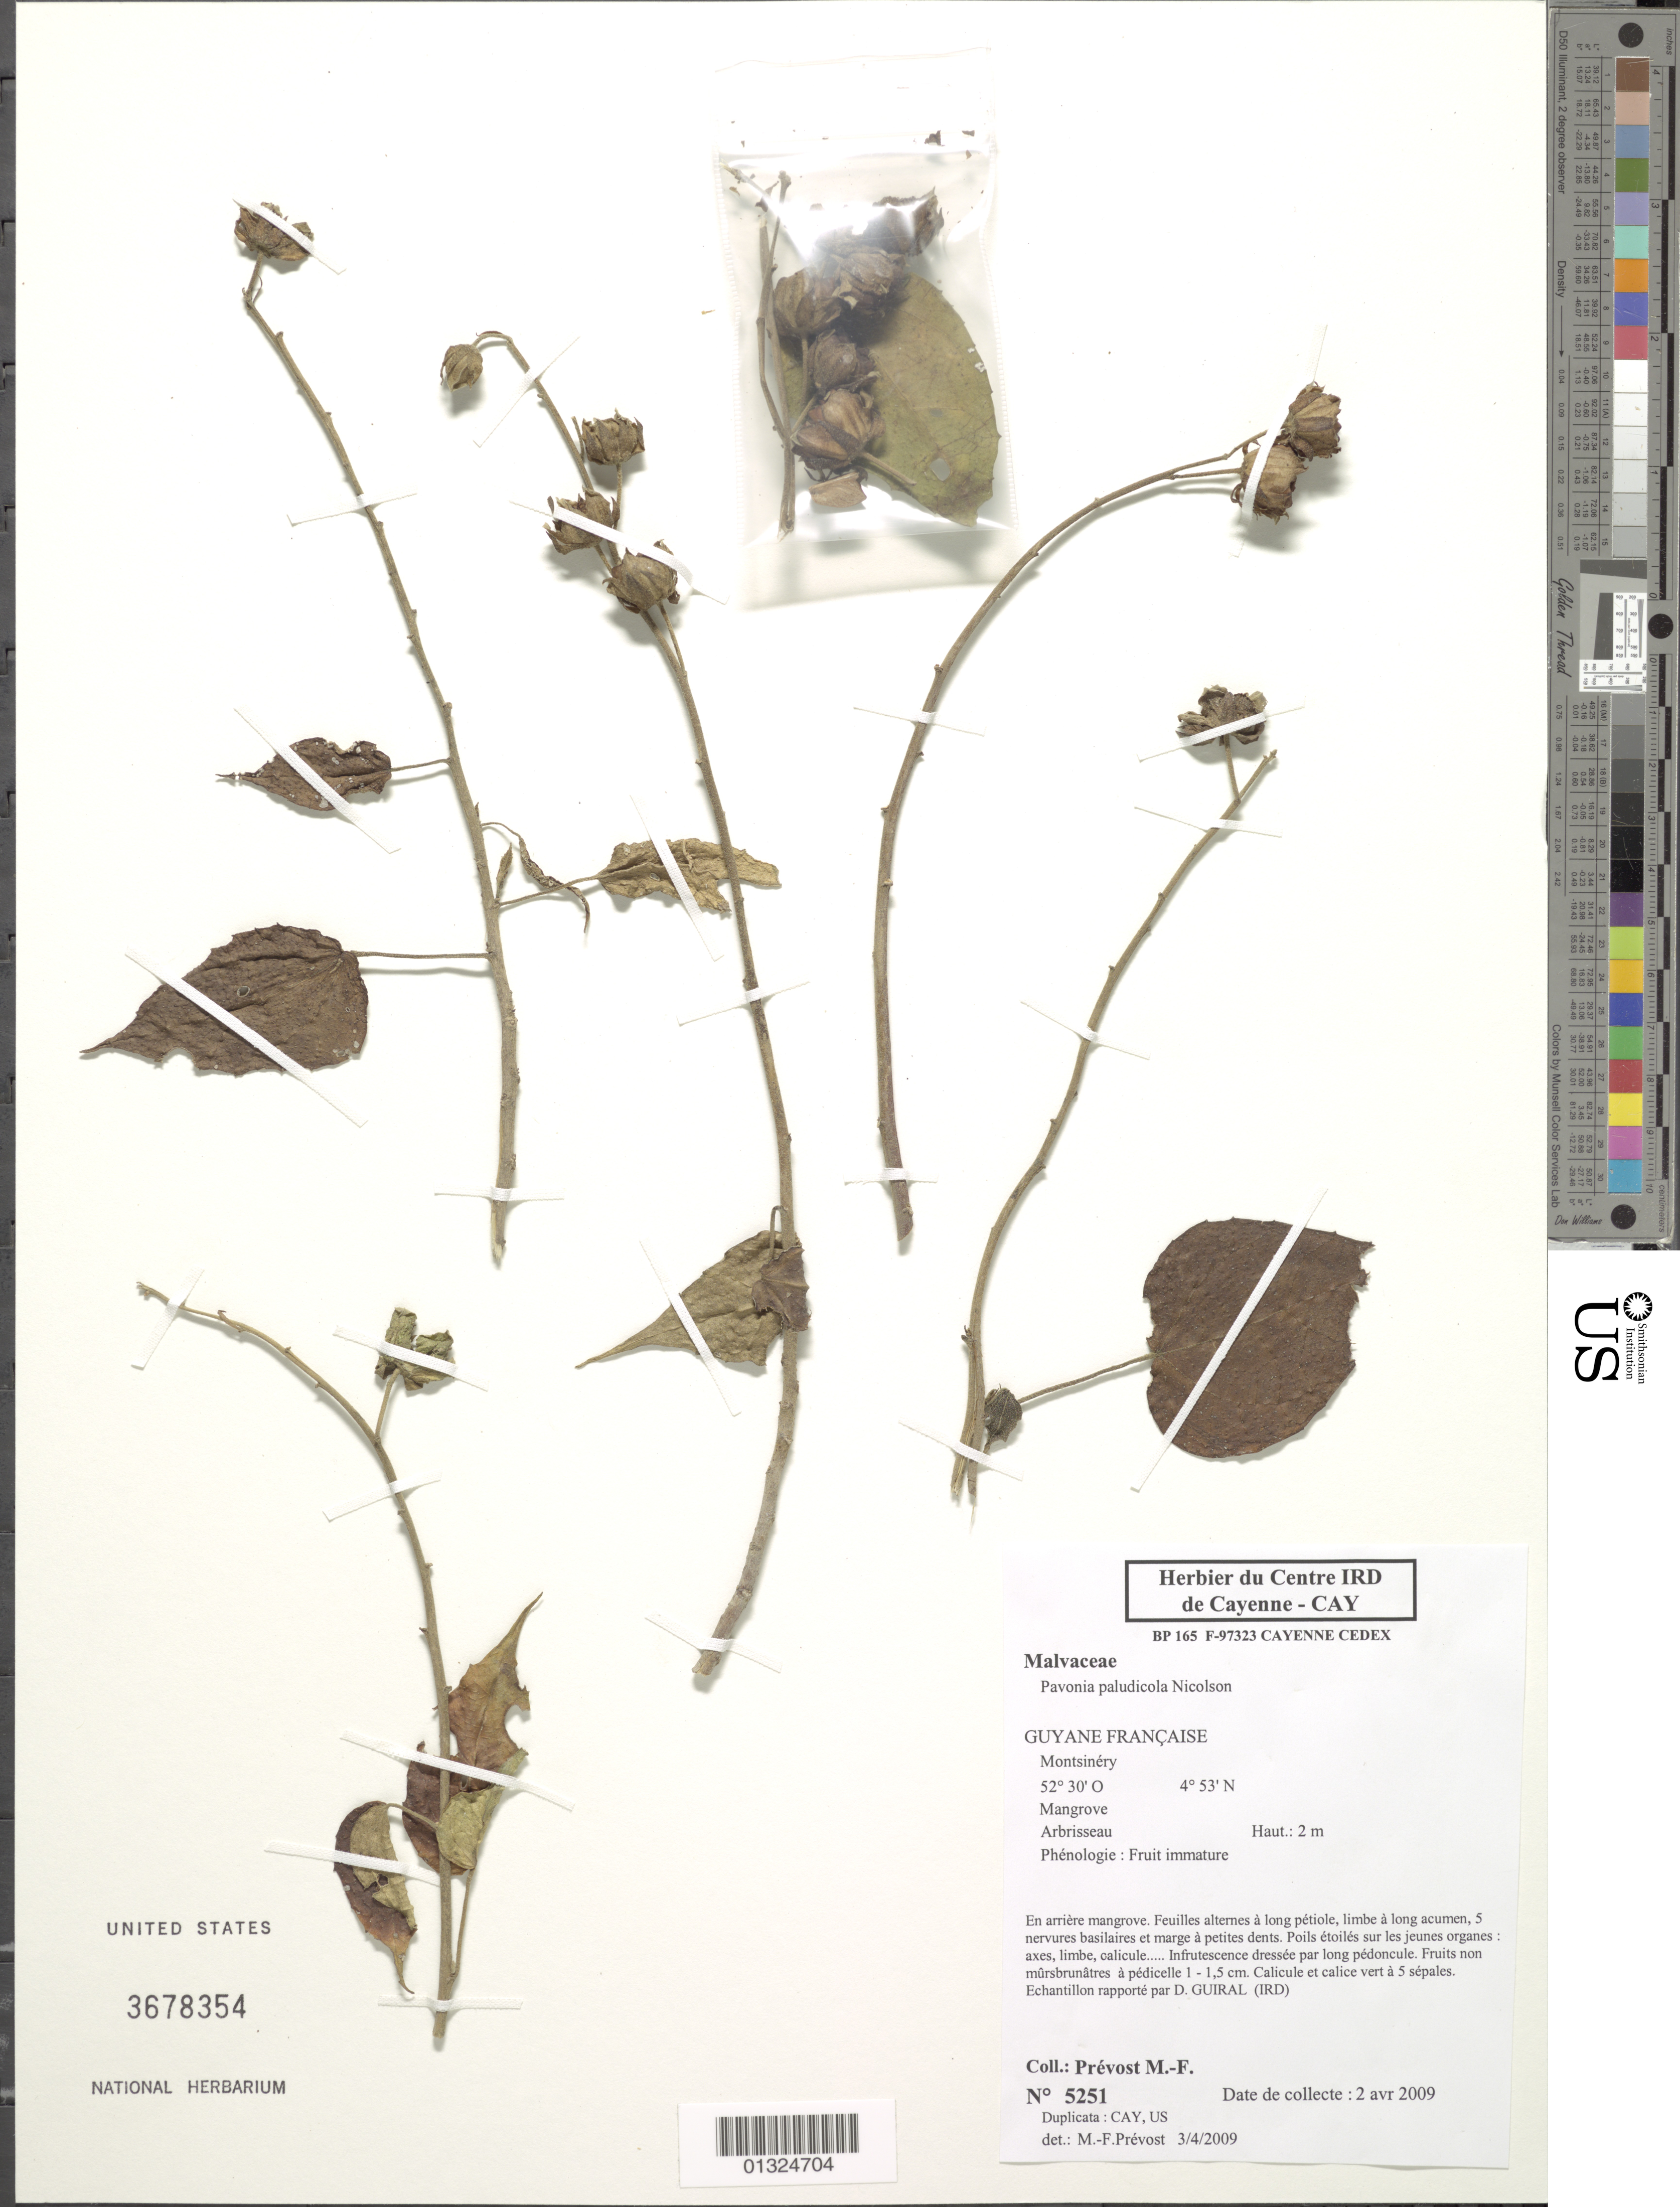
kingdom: Plantae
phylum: Tracheophyta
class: Magnoliopsida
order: Malvales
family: Malvaceae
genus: Pavonia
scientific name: Pavonia paludicola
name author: Nicolson ex Fryxell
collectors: M.-F. Prévost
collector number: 5251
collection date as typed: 2 April 2009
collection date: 2009-04-02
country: French Guiana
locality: Montsinery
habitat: Mangrove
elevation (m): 2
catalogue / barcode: US 3678354